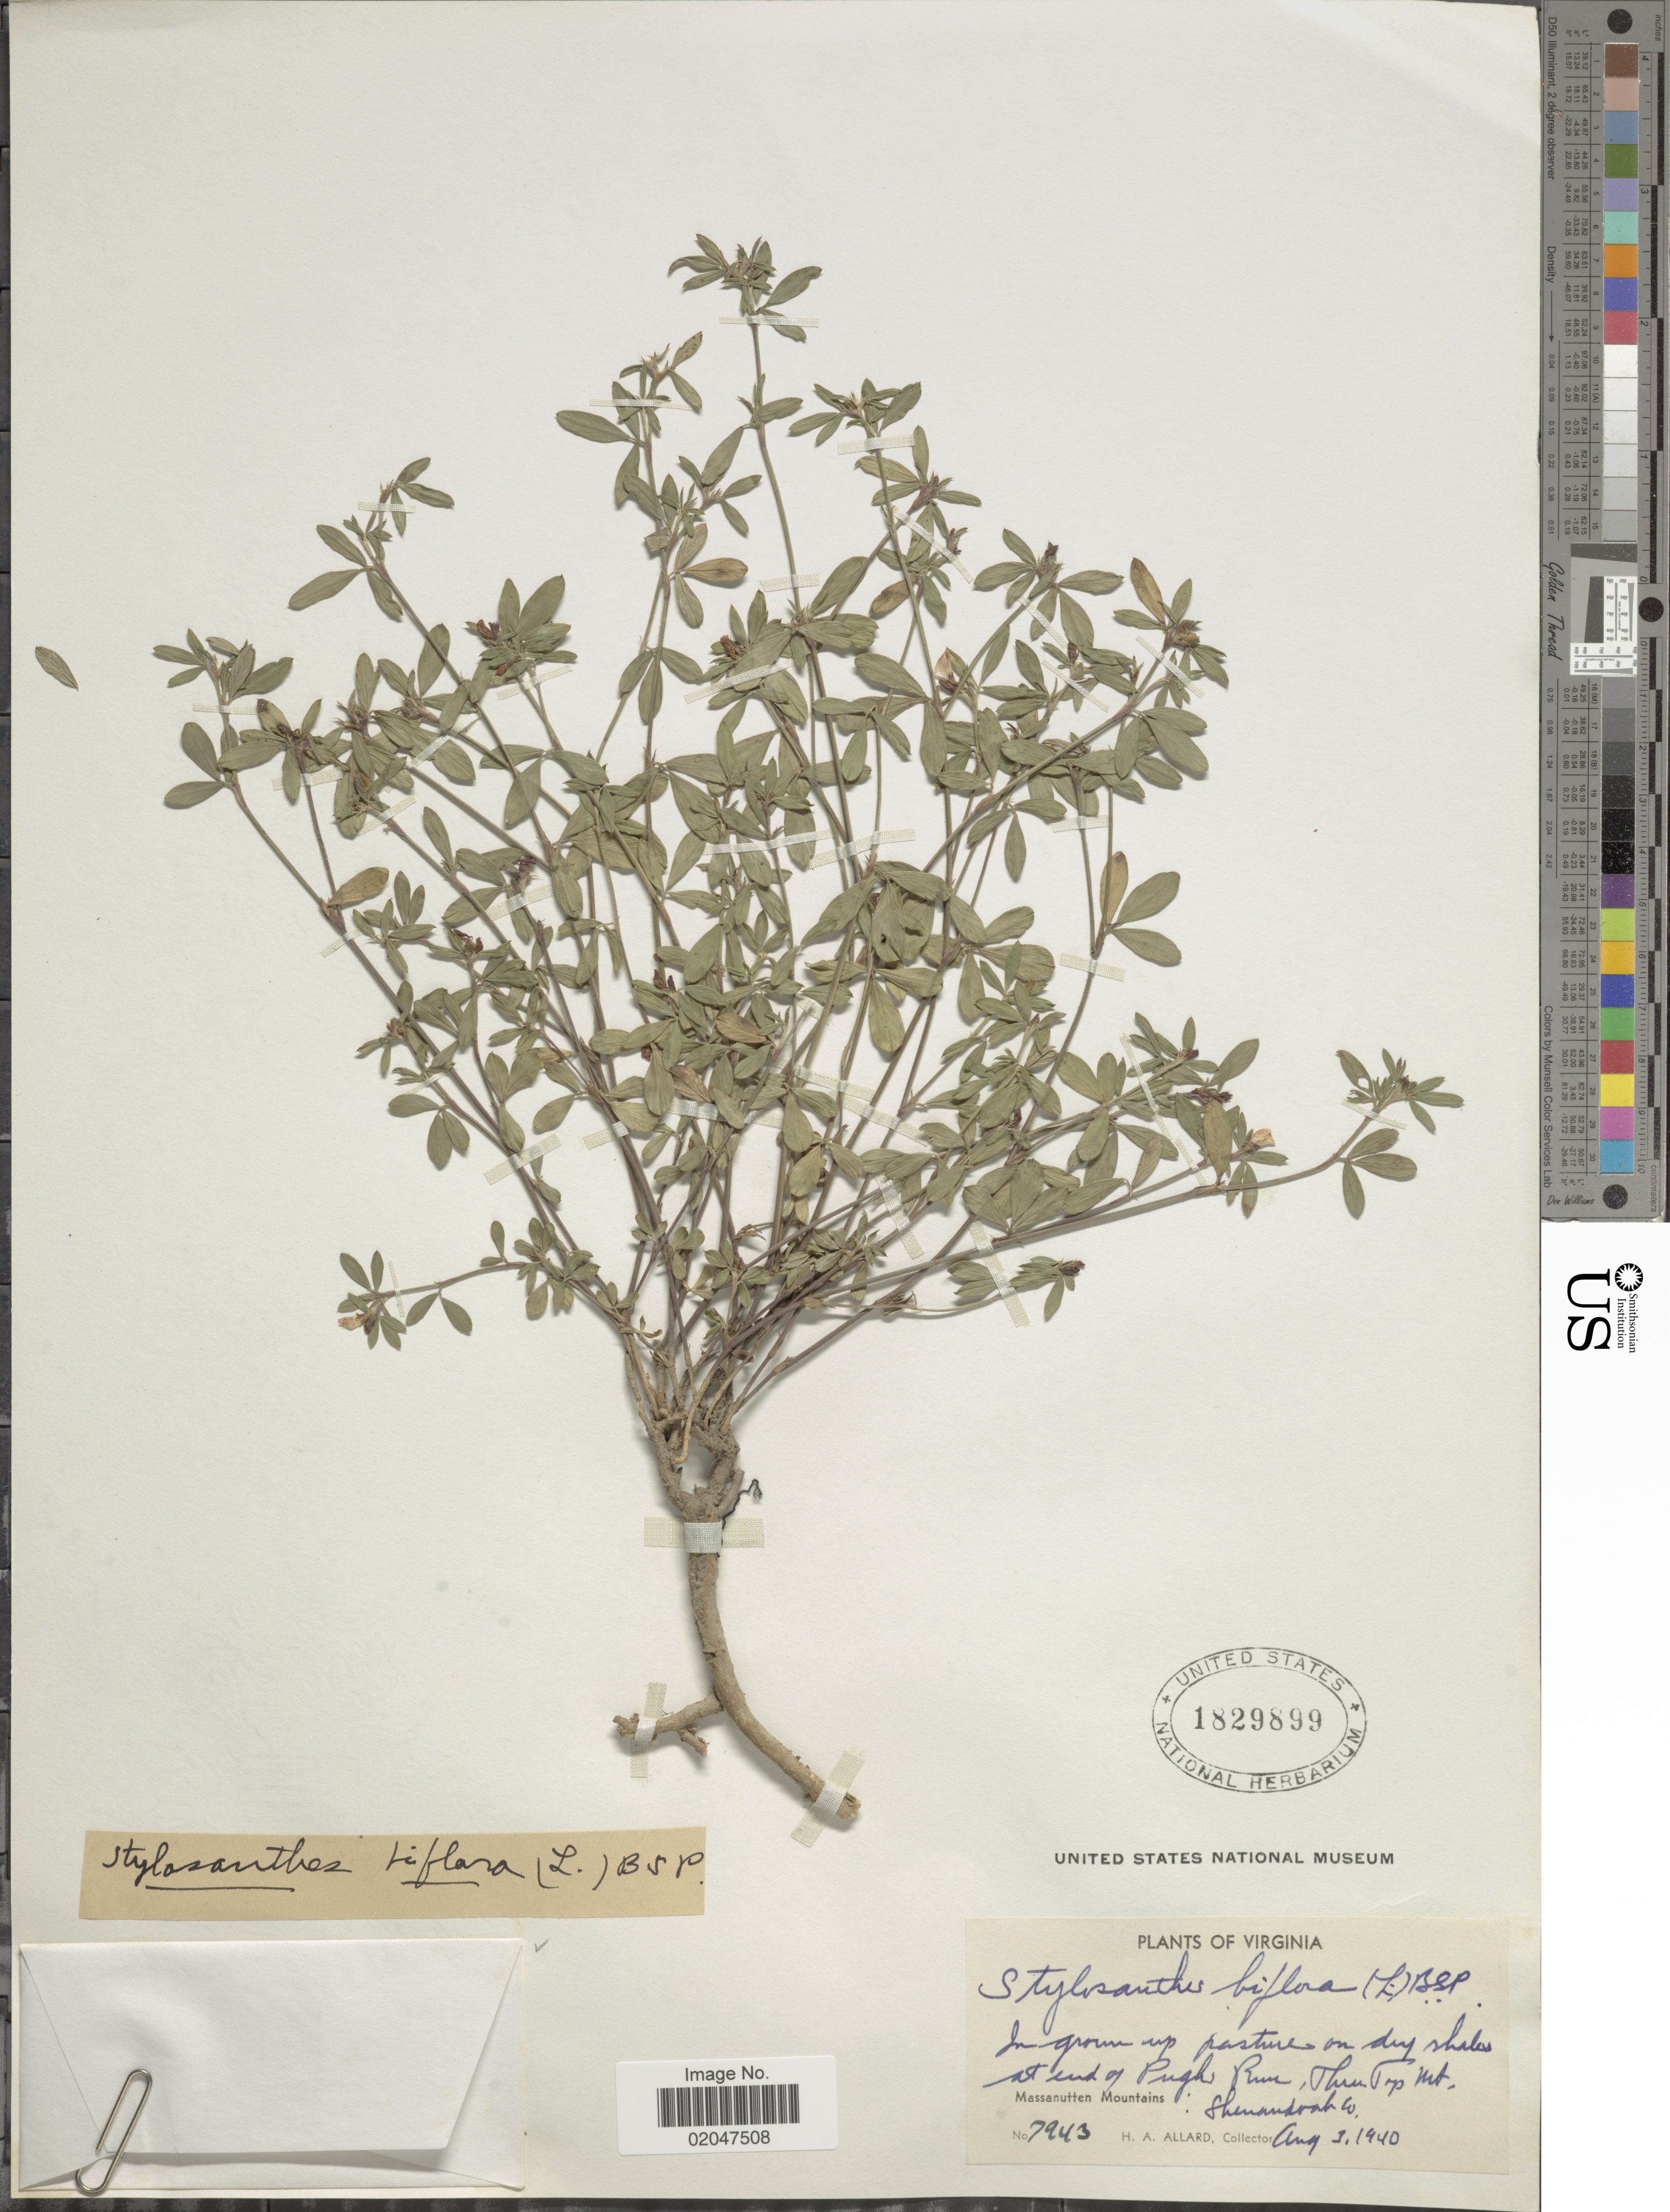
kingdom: Plantae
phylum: Tracheophyta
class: Magnoliopsida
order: Fabales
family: Fabaceae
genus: Stylosanthes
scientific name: Stylosanthes biflora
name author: (L.) Britton et al.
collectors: H. A. Allard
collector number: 7943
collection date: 1940-08-03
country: United States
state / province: Virginia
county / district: Shenandoah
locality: In grown up pasture on dry shales at end of Pughs Run, Three Top Mt. Shenandoah Co.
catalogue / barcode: US 1829899